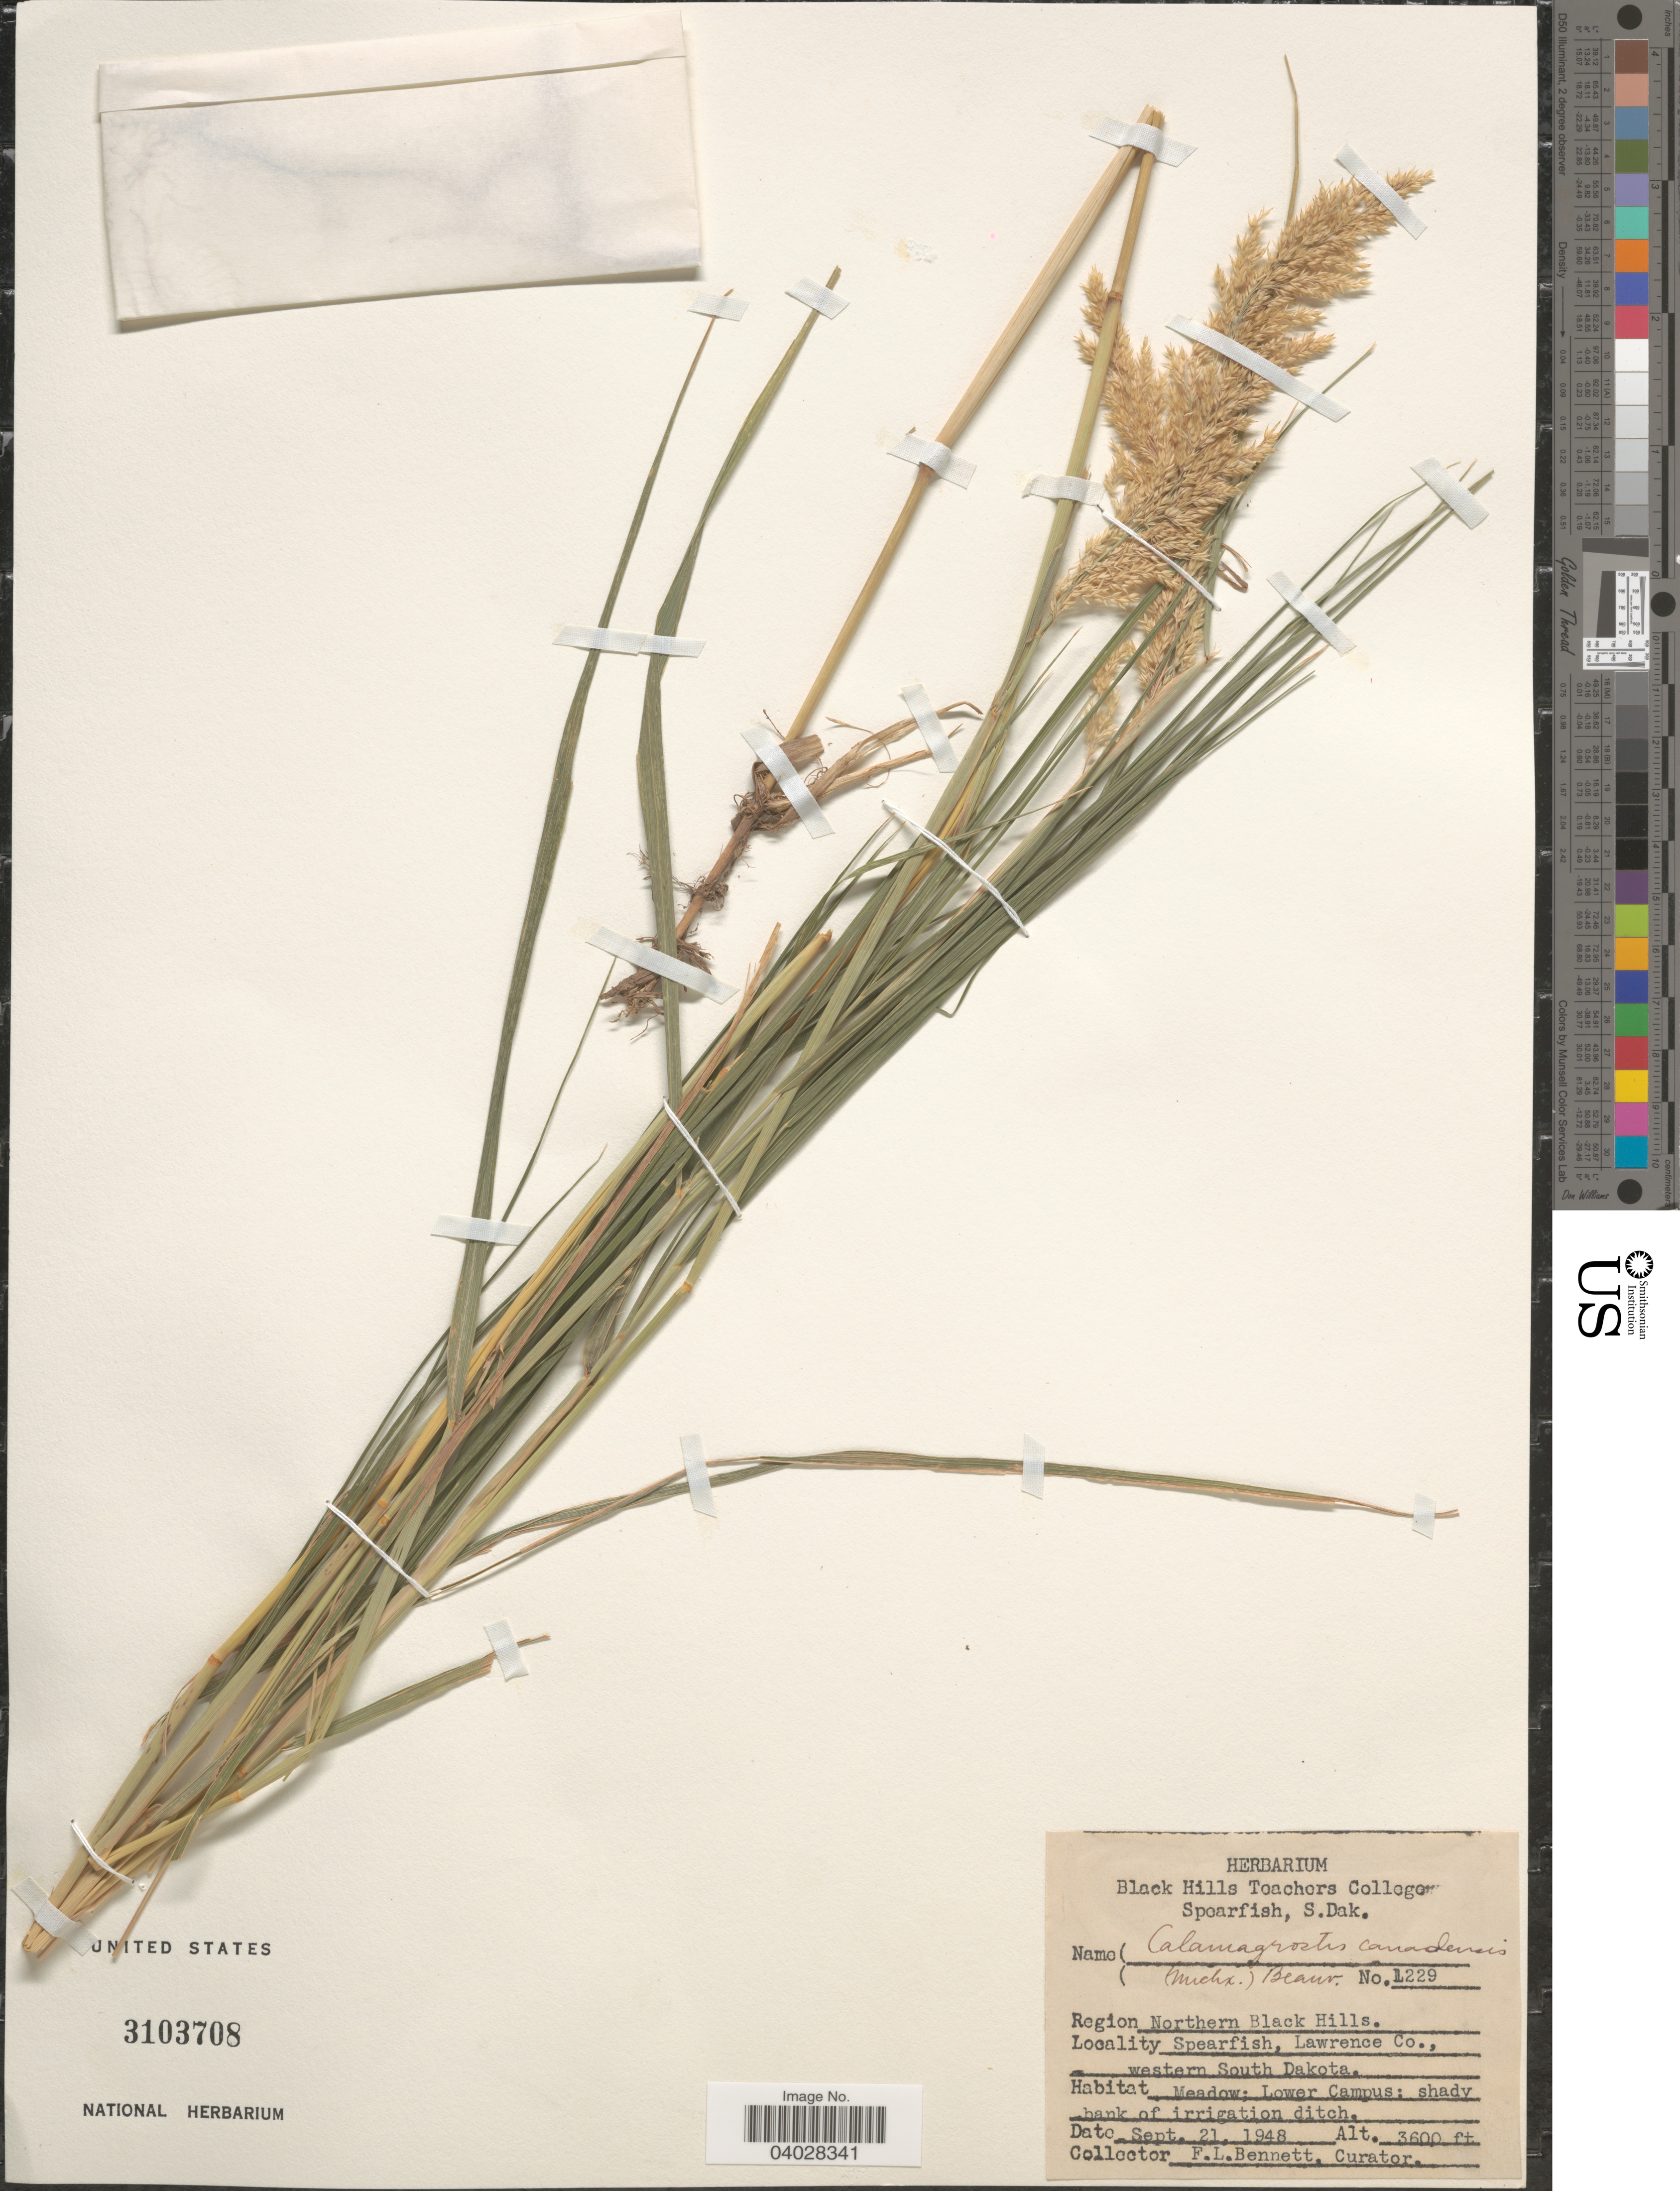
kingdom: Plantae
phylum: Tracheophyta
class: Liliopsida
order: Poales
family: Poaceae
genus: Calamagrostis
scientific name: Calamagrostis canadensis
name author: (Michx.) P. Beauv.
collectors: F. Bennett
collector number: L229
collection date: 1948-09-21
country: United States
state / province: South Dakota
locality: Region Northern Black Hills. Spearfish, Lawrence Co., western South Dakota.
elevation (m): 1097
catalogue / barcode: US 3103708